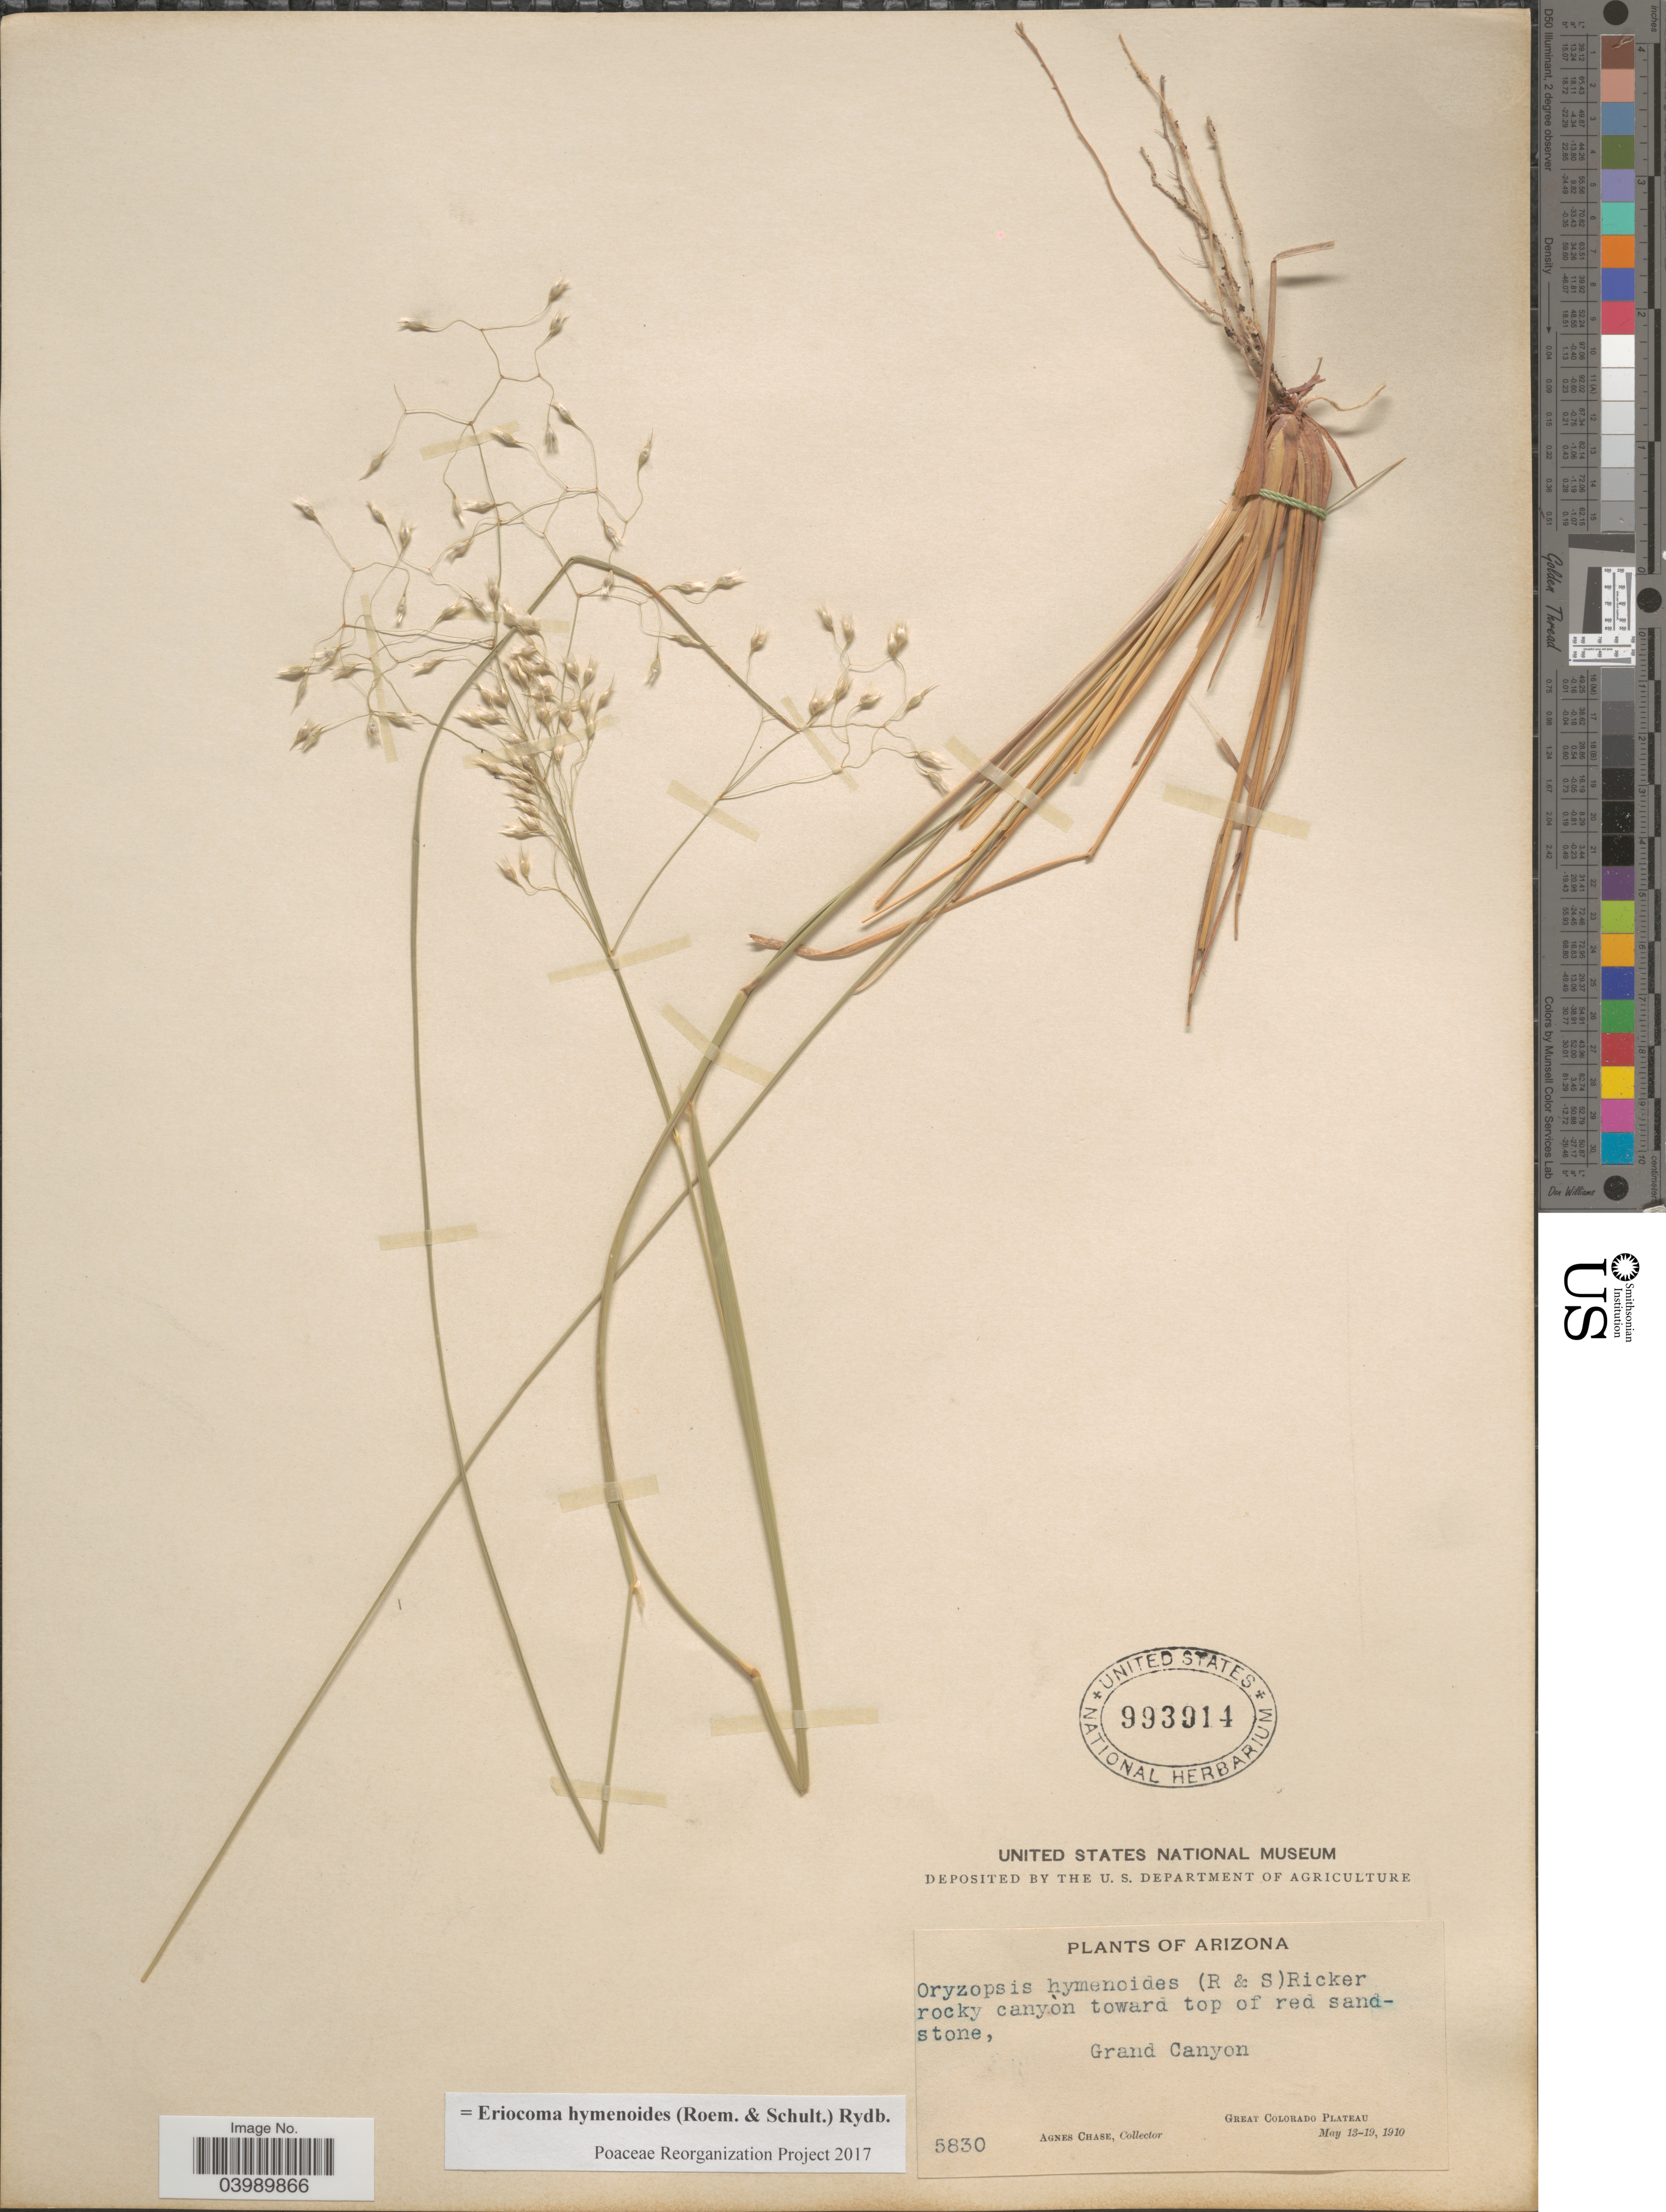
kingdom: Plantae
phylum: Tracheophyta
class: Liliopsida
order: Poales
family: Poaceae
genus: Eriocoma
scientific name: Eriocoma hymenoides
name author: (Roem. & Schult.) Rydb.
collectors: A. Chase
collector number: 5830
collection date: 1910-05-13/1910-05-19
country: United States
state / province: Arizona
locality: Rocky canyon toward top of red sandstone, Grand Canyon. Great Colorado Plateau.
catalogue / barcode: US 993914